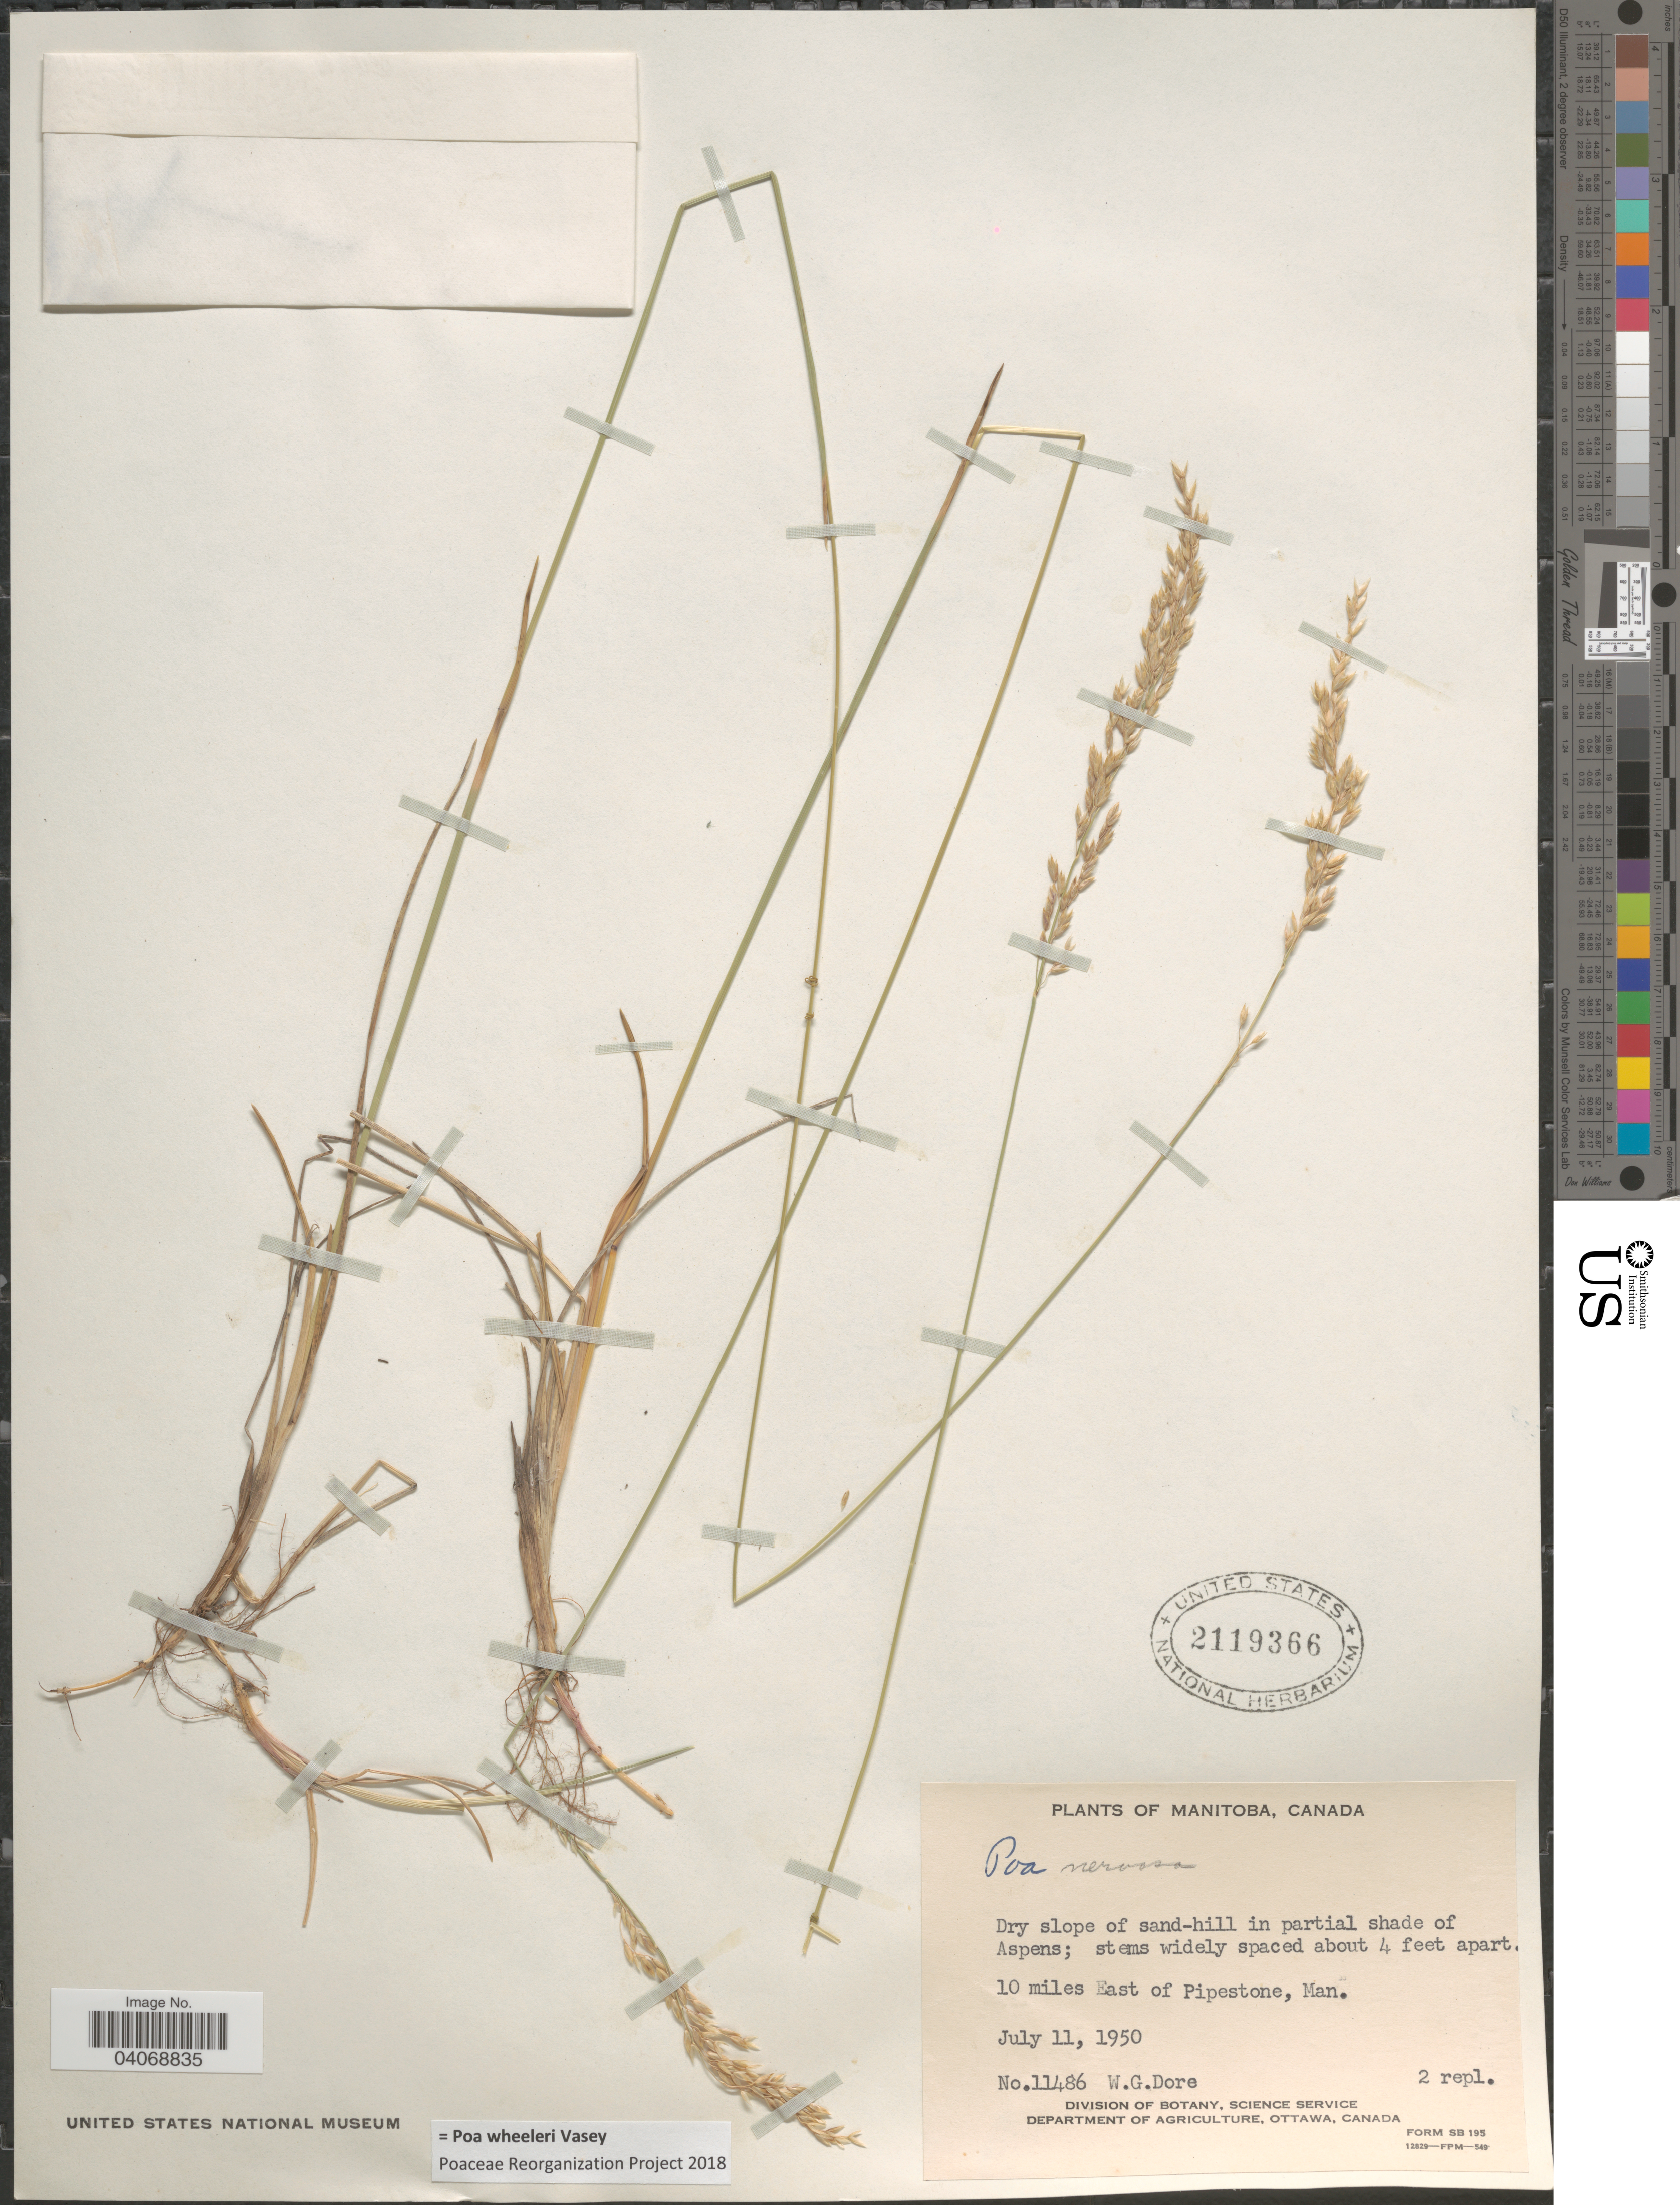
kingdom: Plantae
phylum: Tracheophyta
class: Liliopsida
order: Poales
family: Poaceae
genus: Poa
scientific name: Poa wheeleri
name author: Vasey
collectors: W. Dore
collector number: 11486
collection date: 1950-07-11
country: Canada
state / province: Manitoba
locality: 10 miles East of Pipestone.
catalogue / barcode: US 2119366